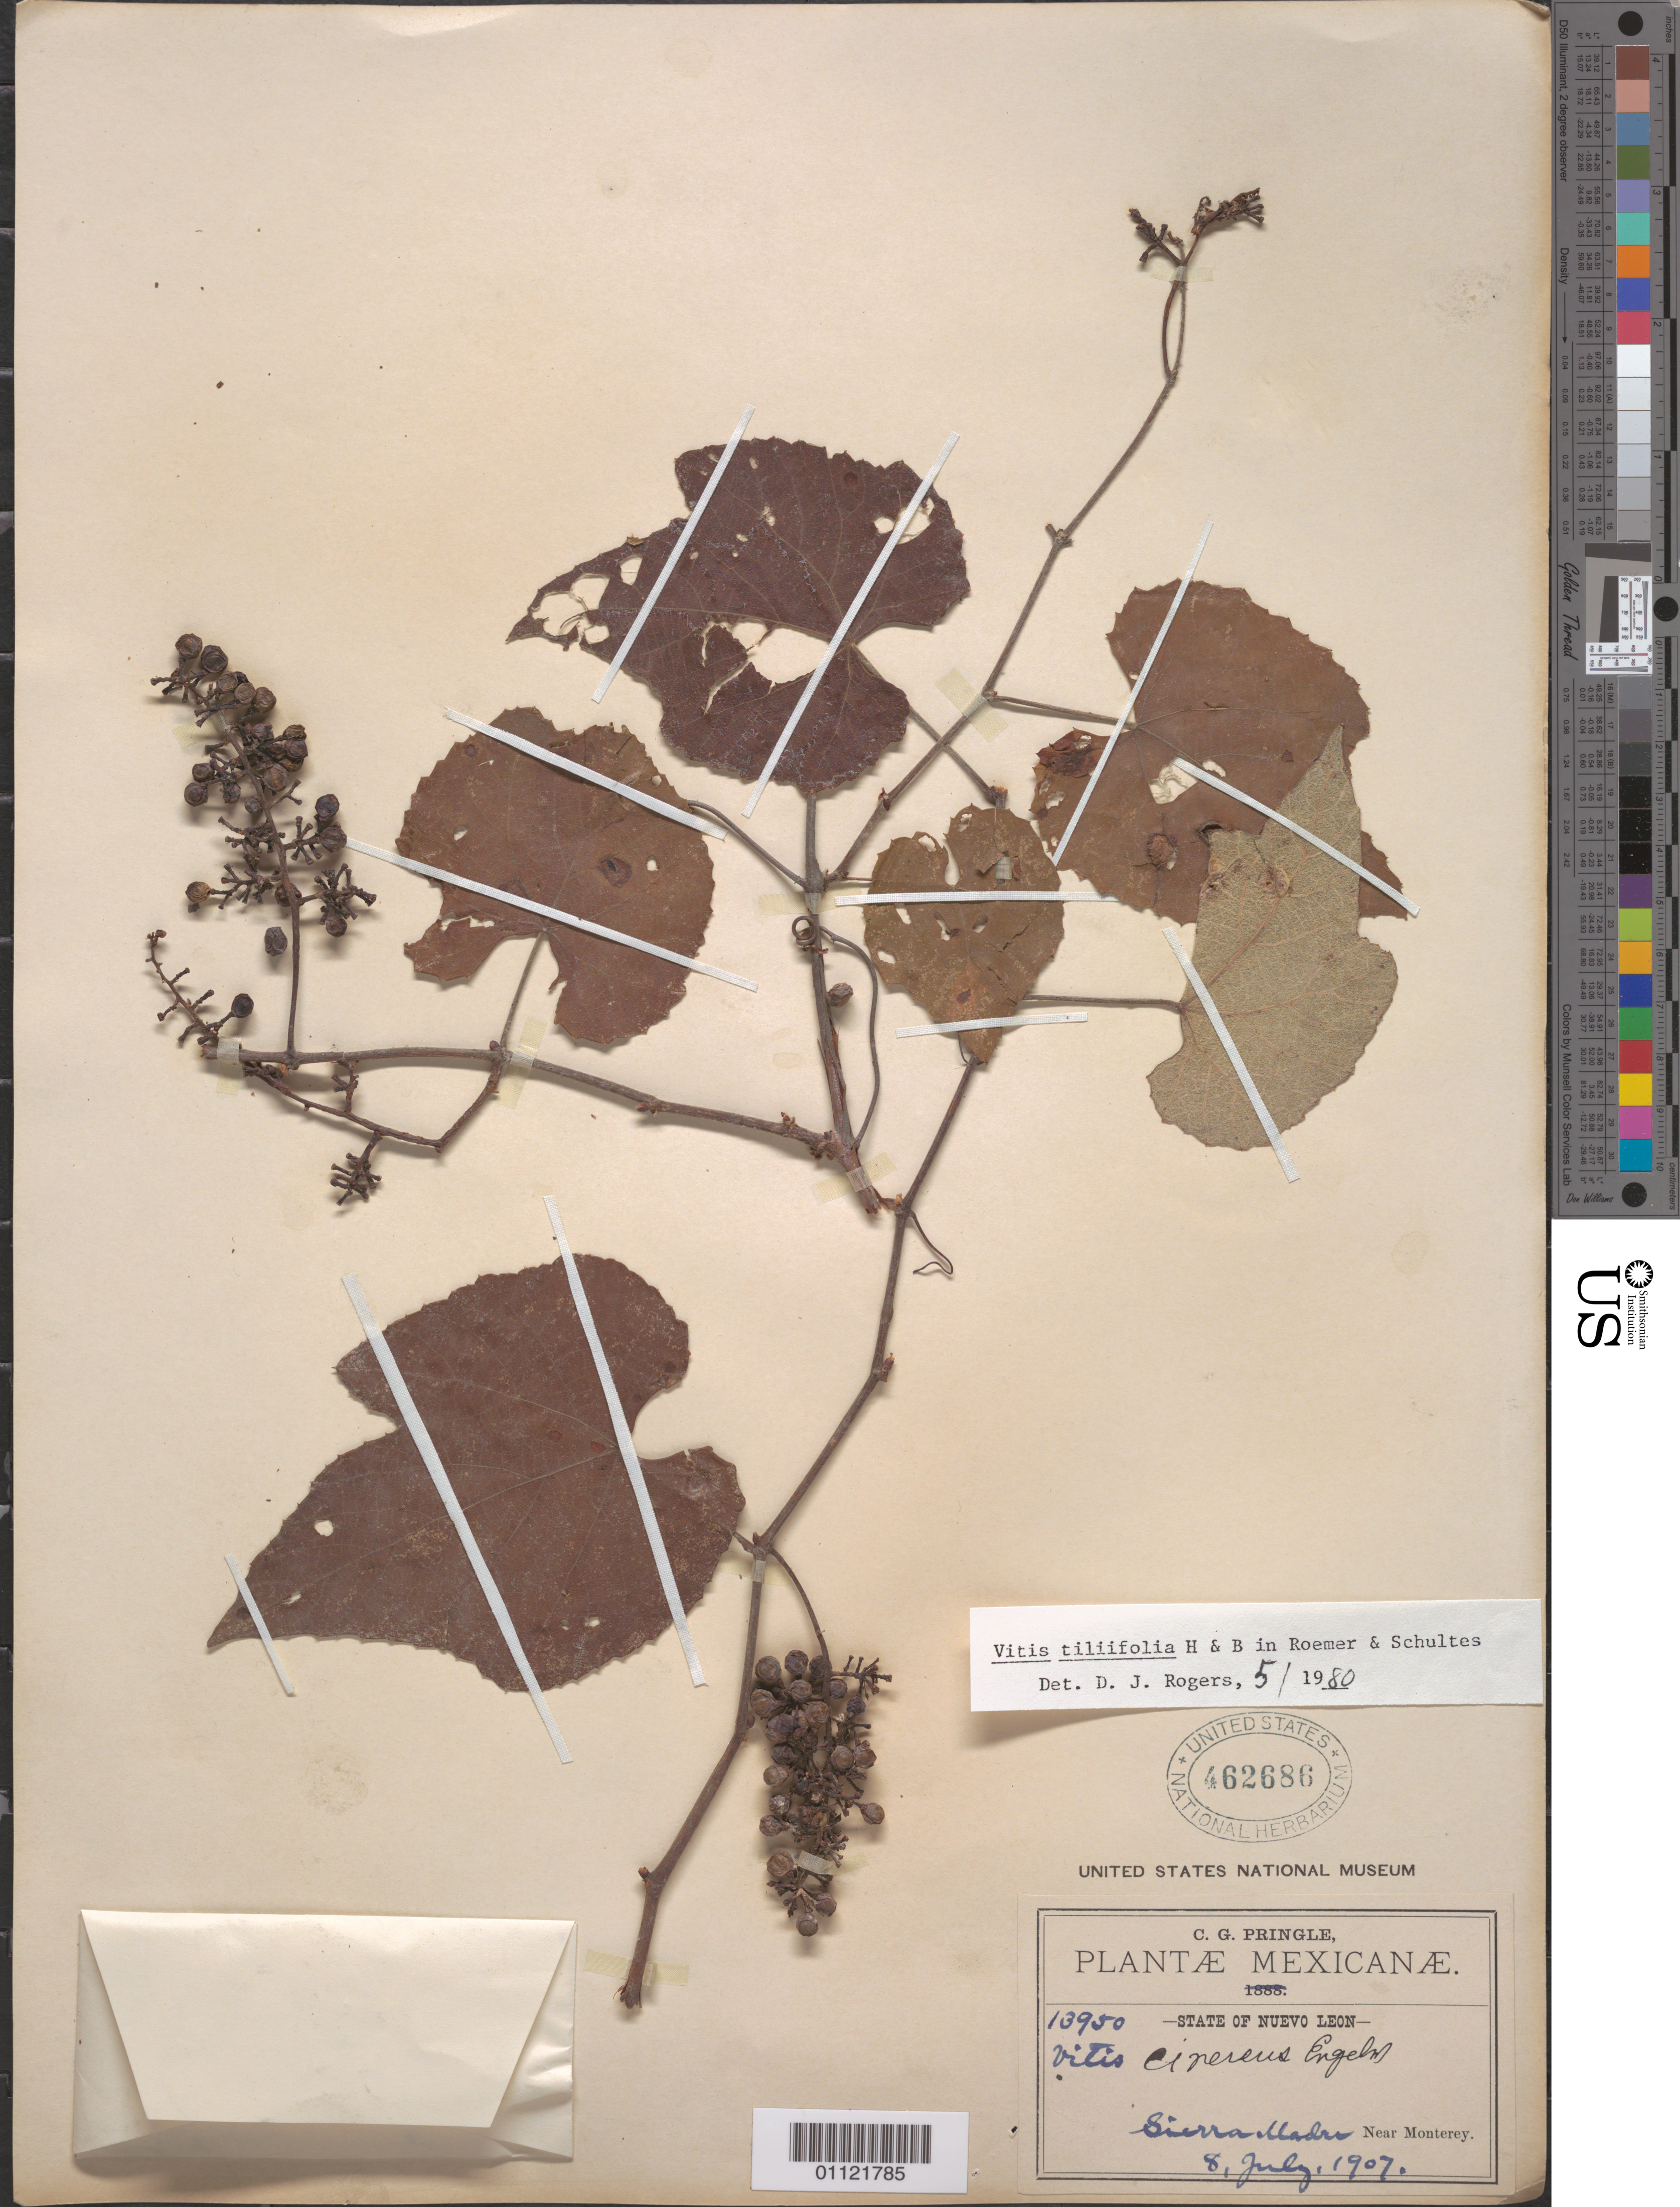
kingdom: Plantae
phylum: Tracheophyta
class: Magnoliopsida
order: Vitales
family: Vitaceae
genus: Vitis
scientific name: Vitis tiliifolia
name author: Humb. & Bonpl. ex Schult.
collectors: C. G. Pringle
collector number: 13950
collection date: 1907-07-08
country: Mexico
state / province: Nuevo Leon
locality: Sierranllader near Monterey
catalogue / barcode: US 462686